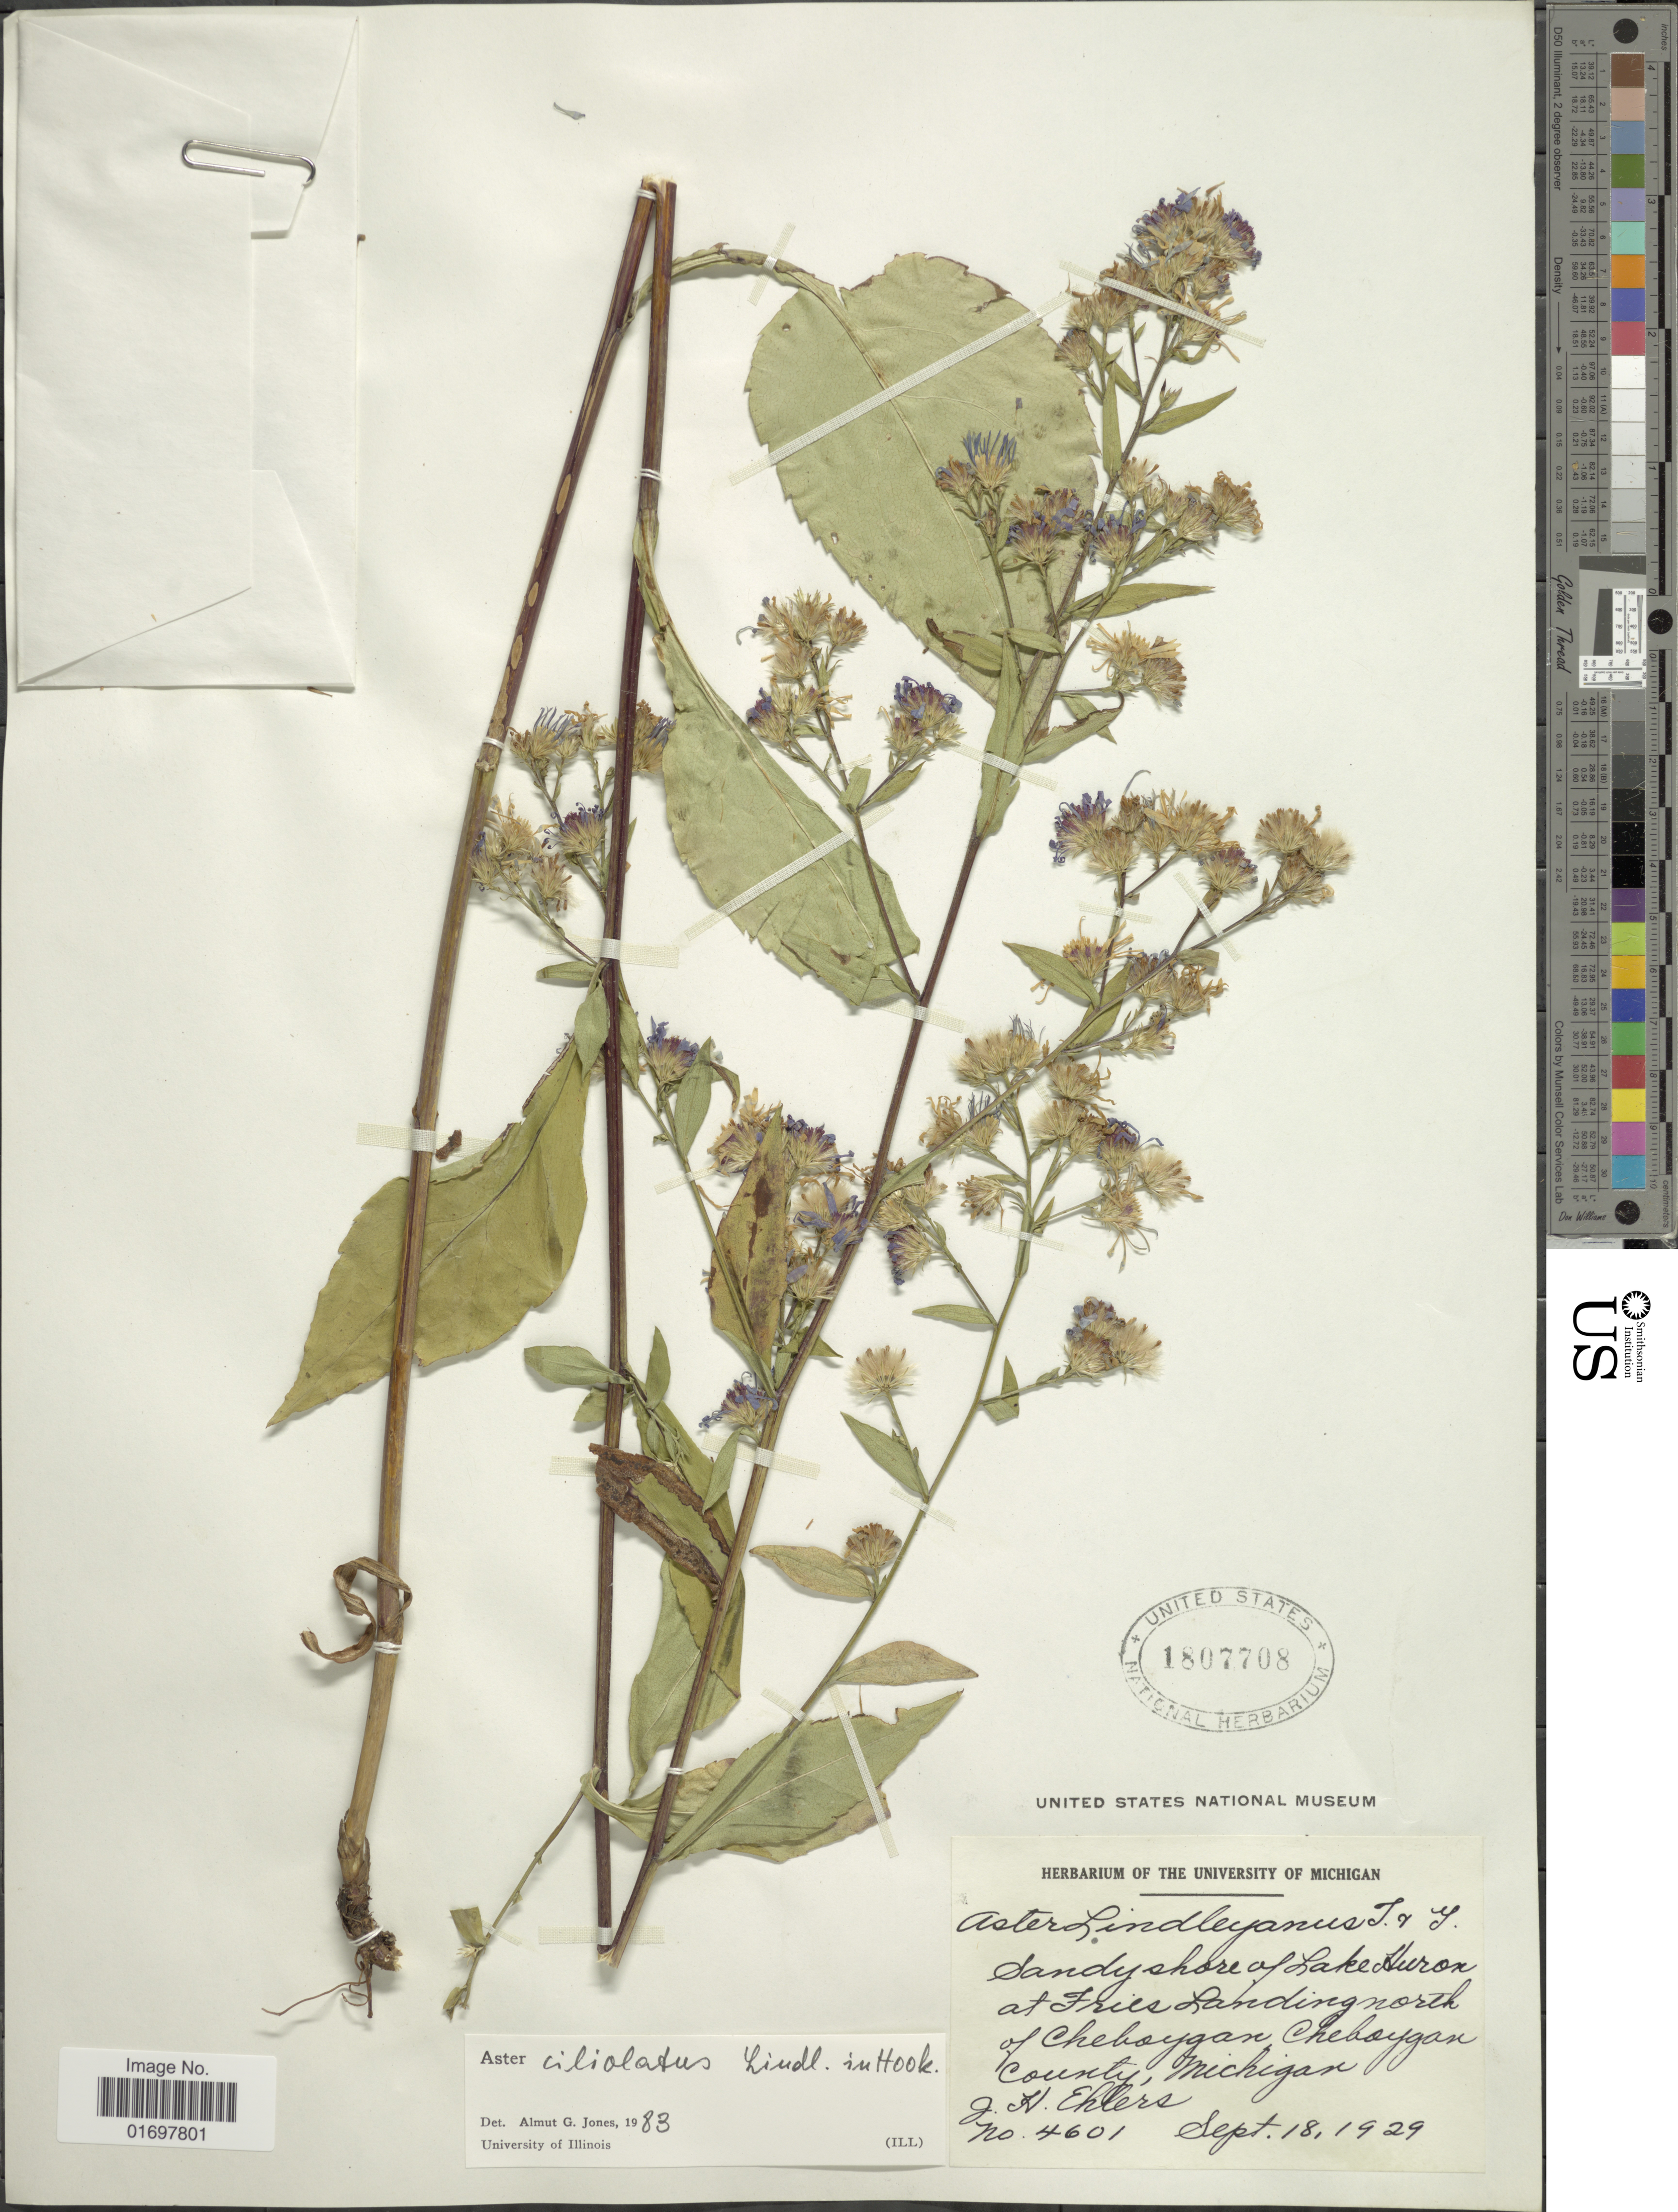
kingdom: Plantae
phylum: Tracheophyta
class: Magnoliopsida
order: Asterales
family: Asteraceae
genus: Symphyotrichum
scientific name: Symphyotrichum ciliolatum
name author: (Lindl.) Á. Löve & D. Löve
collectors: J. H. Ehlers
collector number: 4601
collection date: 1929-09-18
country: United States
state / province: Michigan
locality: Shore of Lake Huron at Fries Landing north of Cheboygan Cheboygan County, michigan.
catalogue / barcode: US 1807708